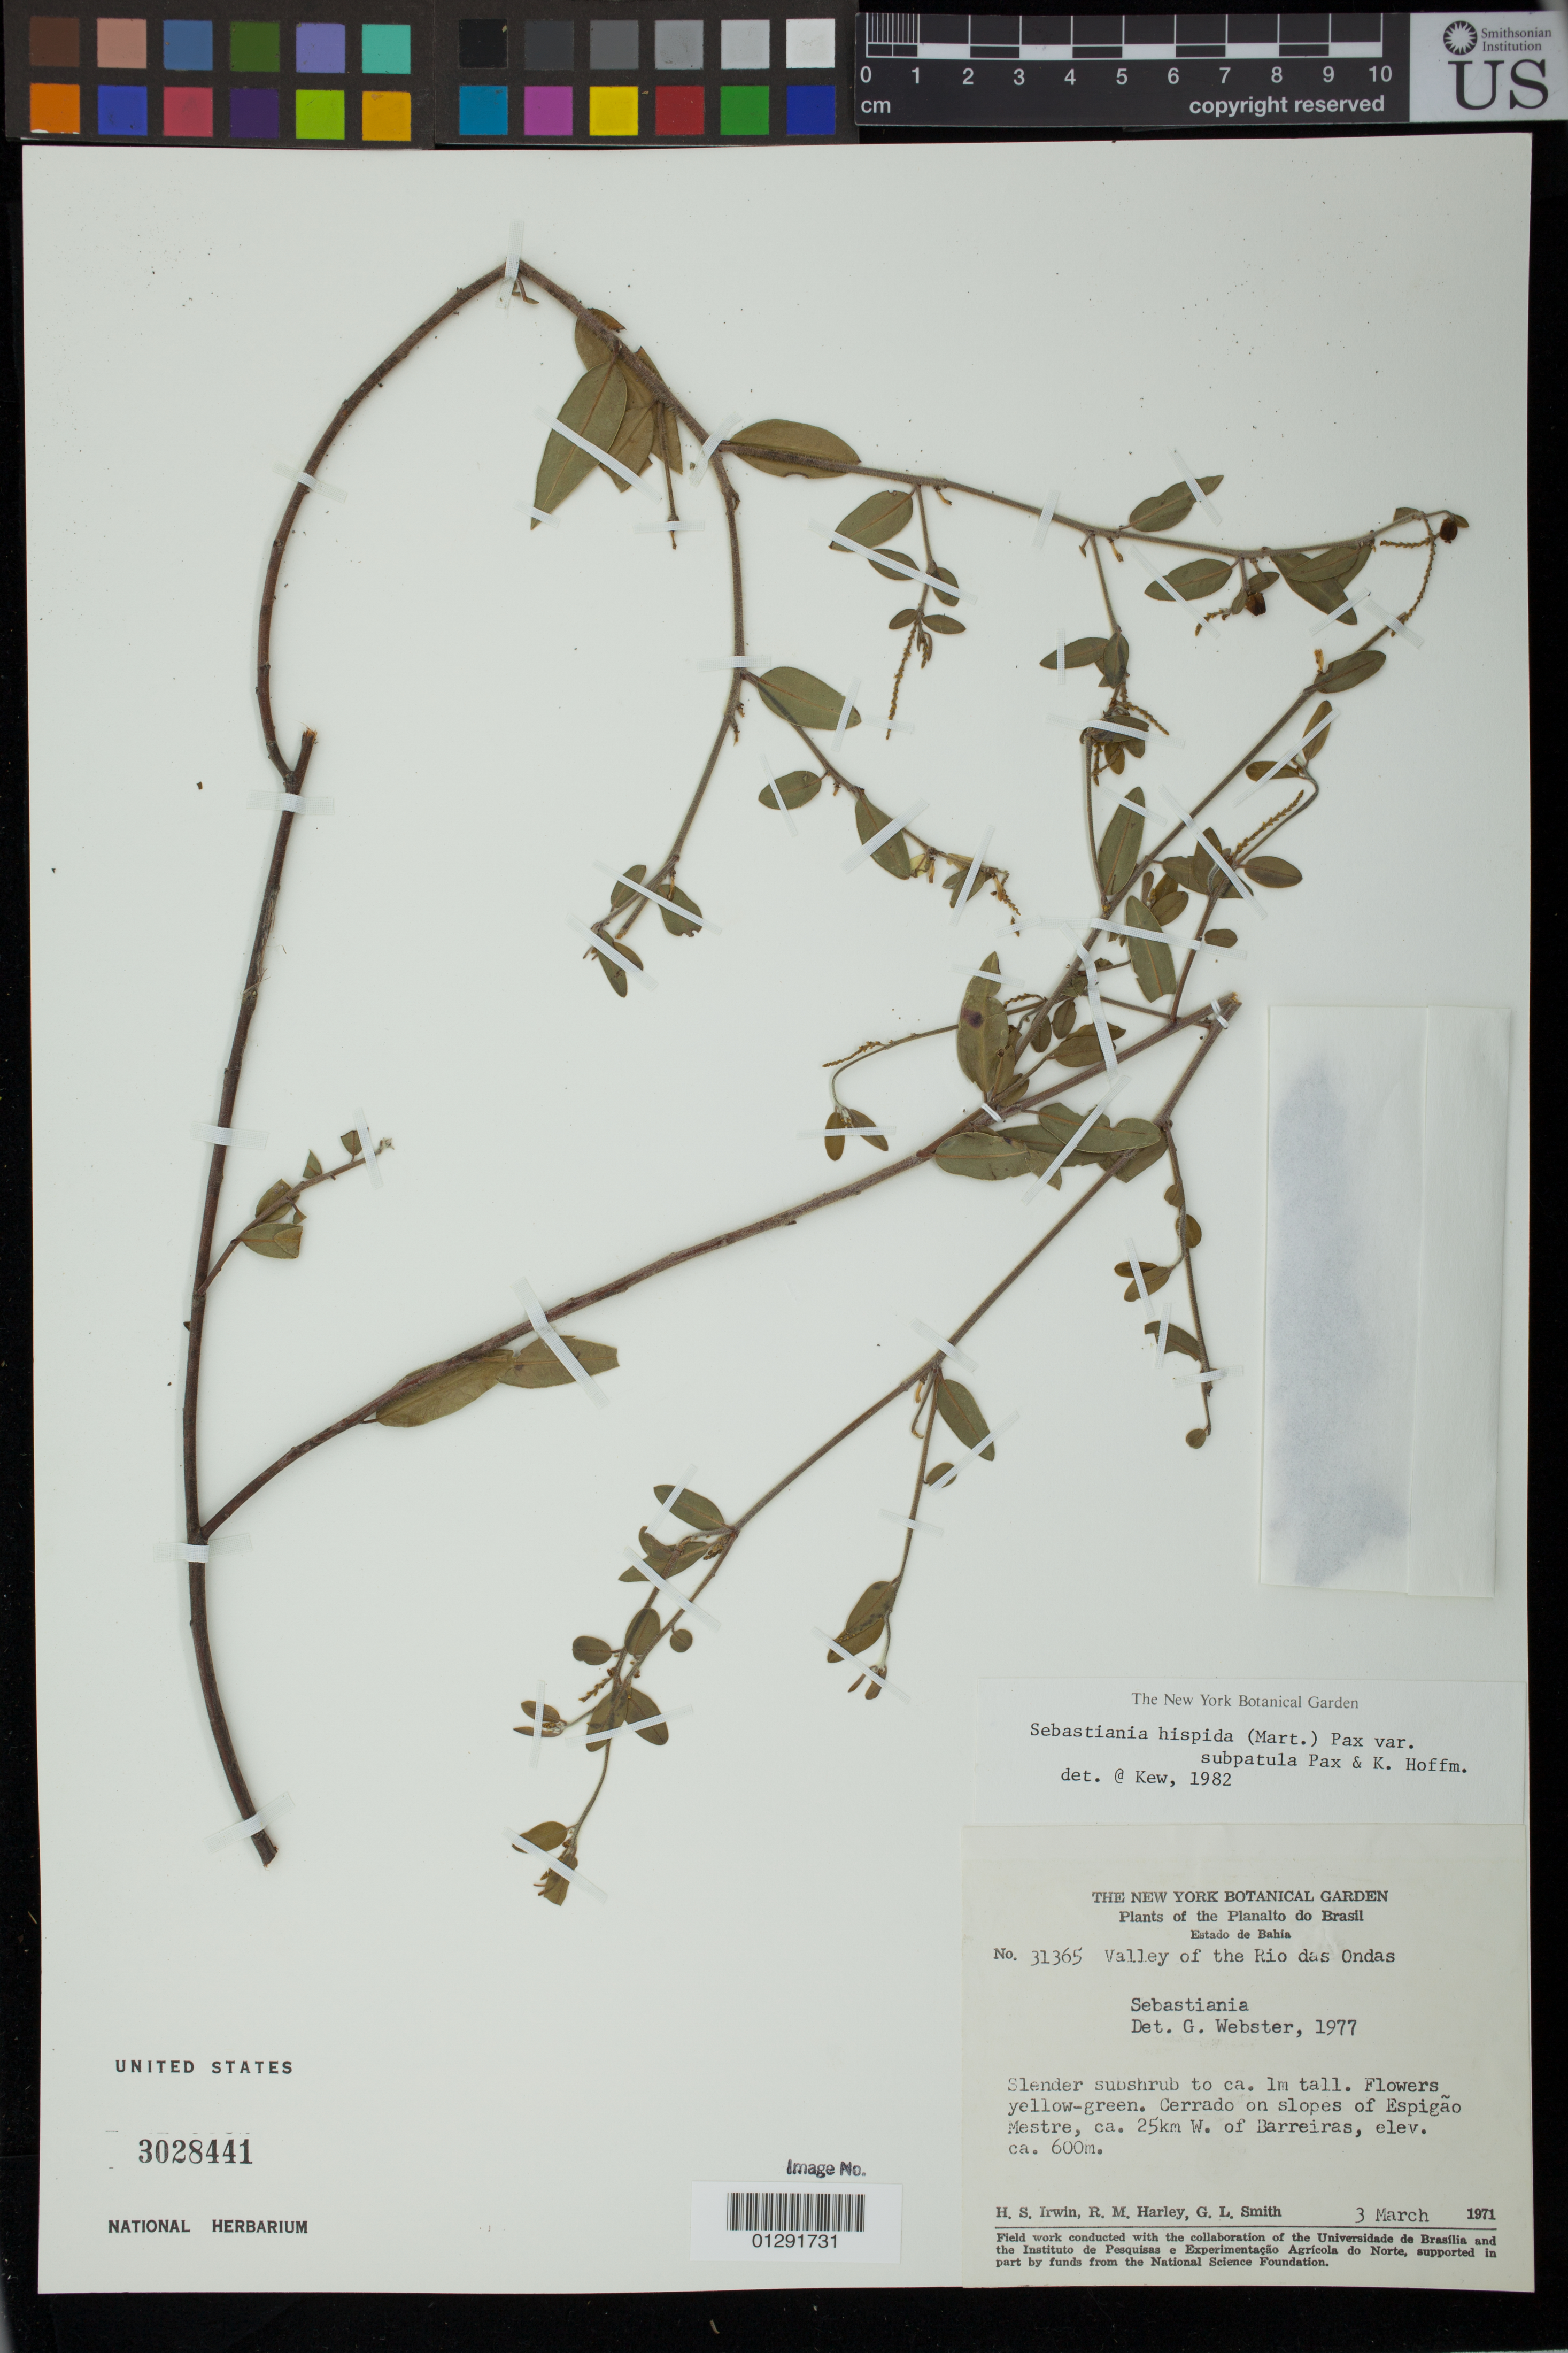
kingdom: Plantae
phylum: Tracheophyta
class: Magnoliopsida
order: Malpighiales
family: Euphorbiaceae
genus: Sebastiania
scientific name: Sebastiania hispida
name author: (Mart.) Pax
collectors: H. Irwin, R. M. Harley & G. L. Smith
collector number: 31365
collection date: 1971-03-31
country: Brazil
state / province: Bahia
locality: Valley of the Rio das Ondas. Cerrado on slopes of Espigao Mestre, ca. 25 km W. of barreiras.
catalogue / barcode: US 3038441